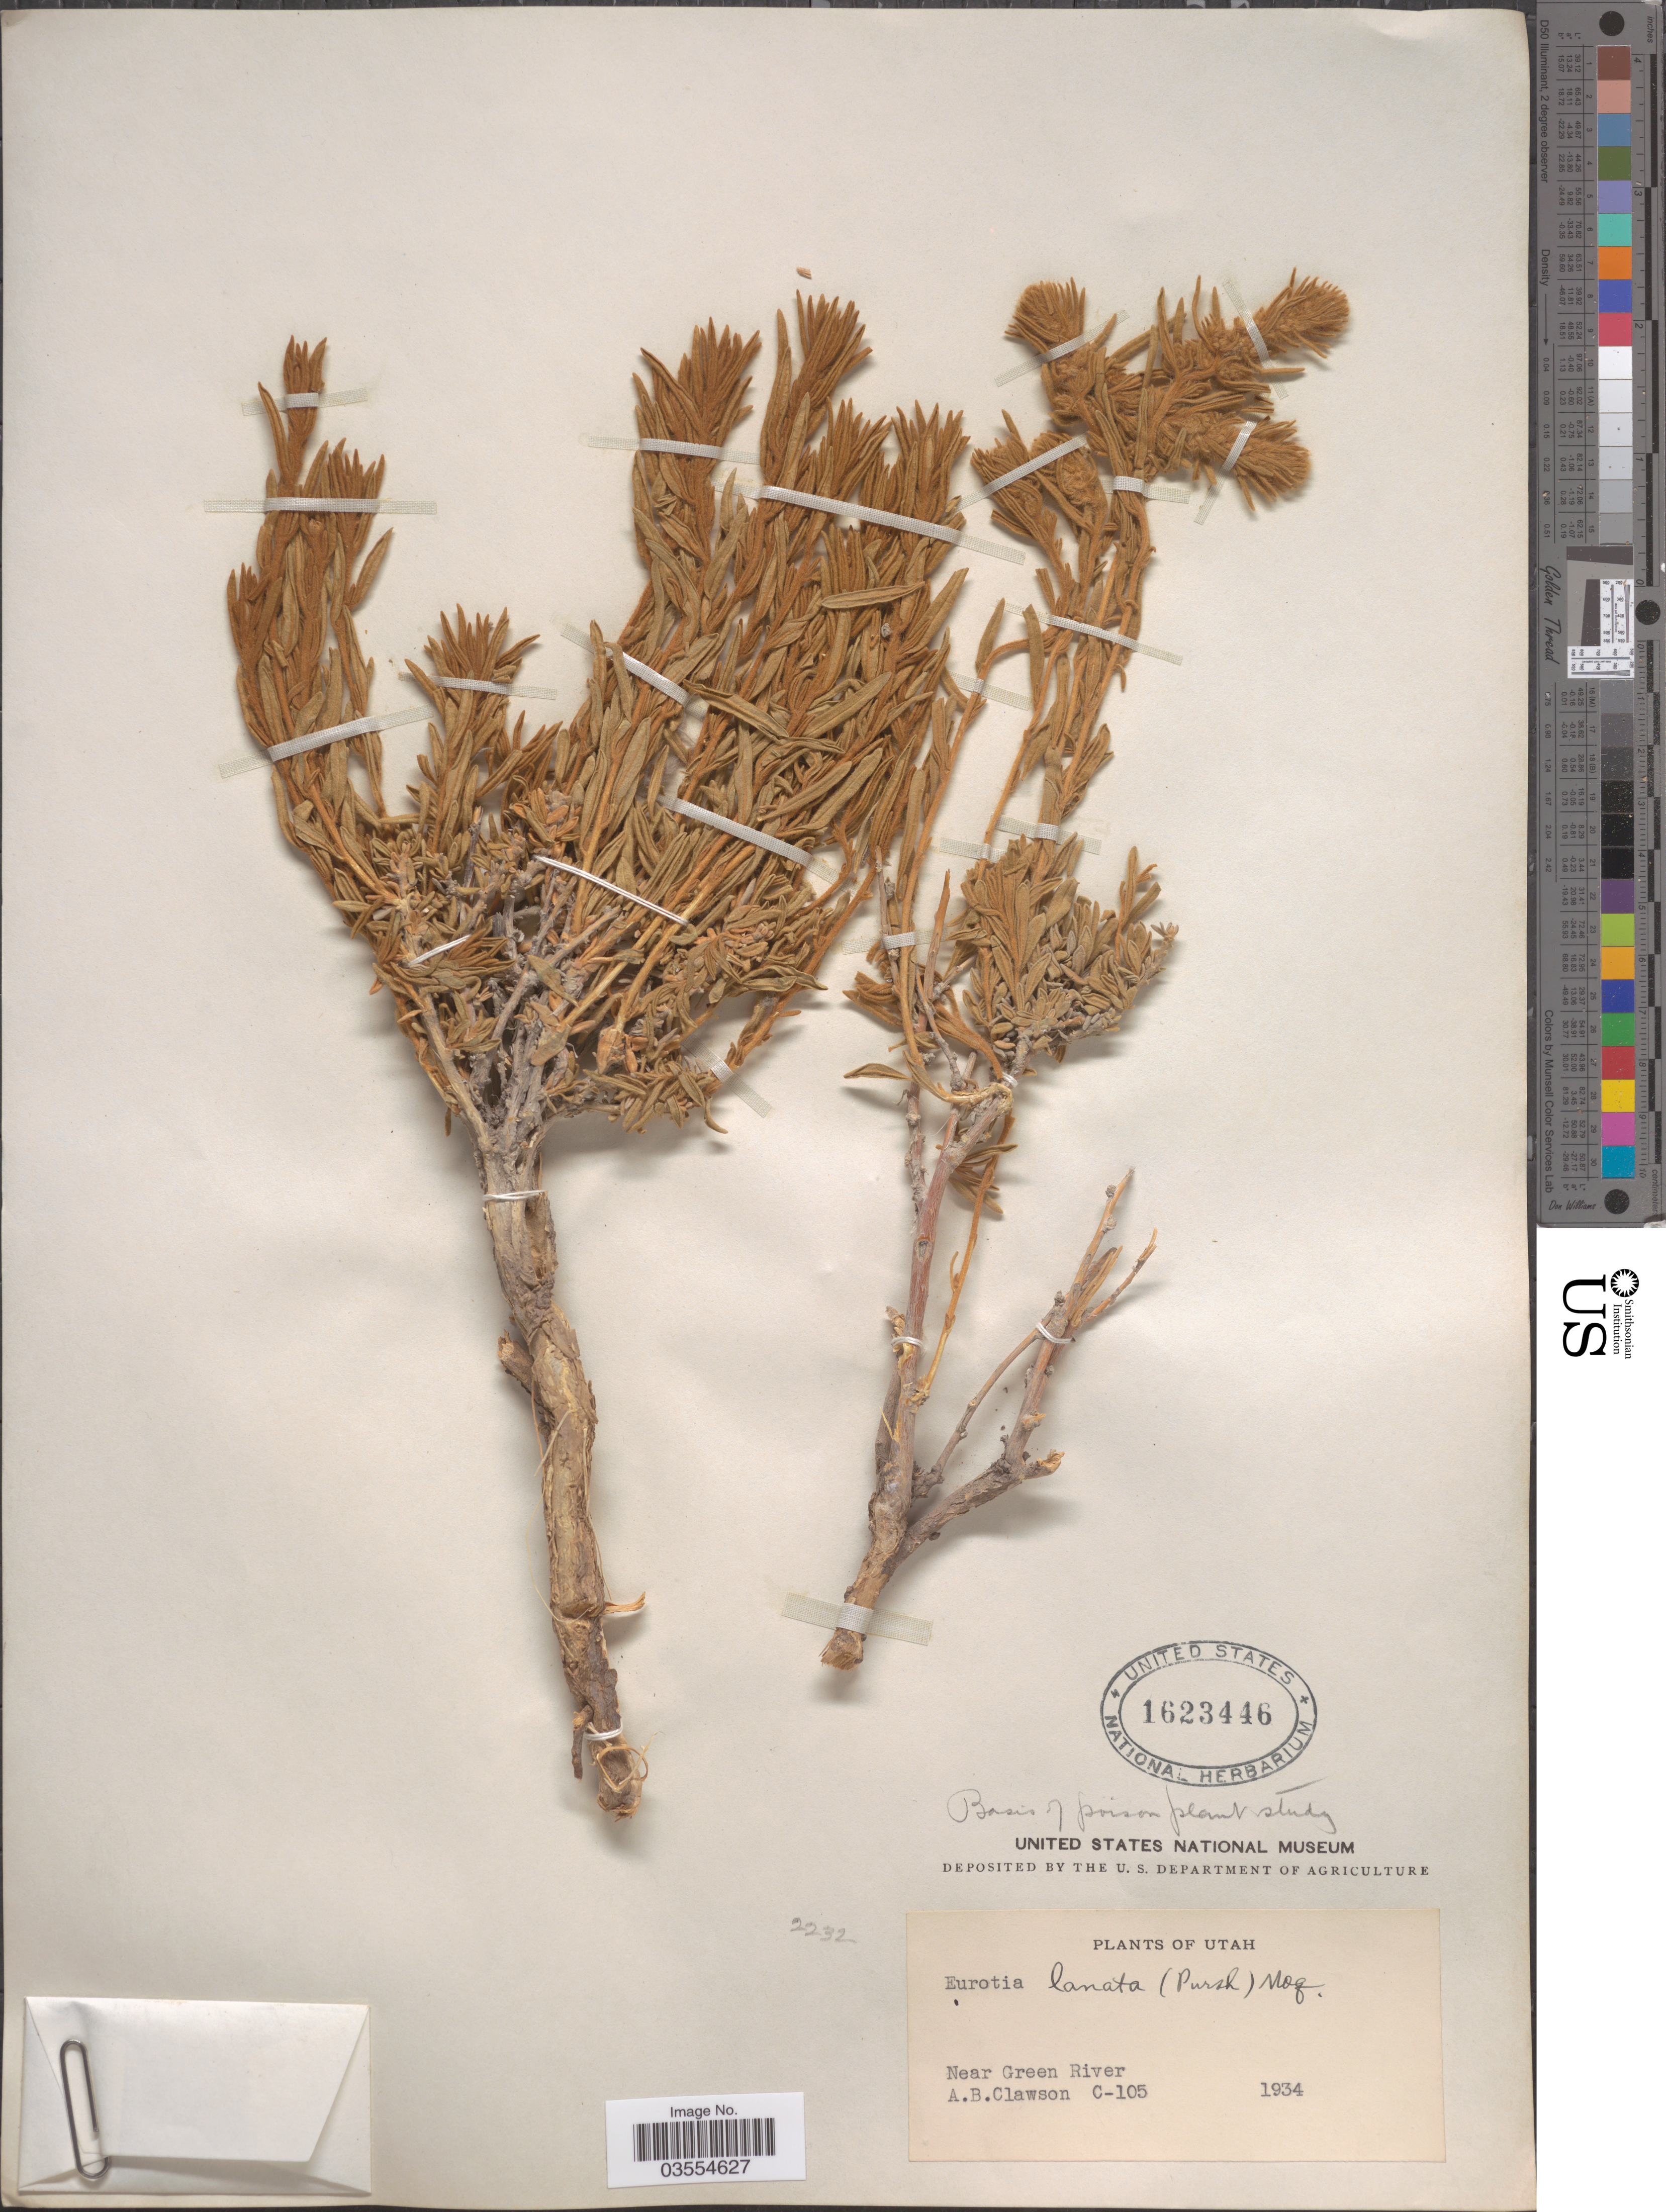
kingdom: Plantae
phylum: Tracheophyta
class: Magnoliopsida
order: Caryophyllales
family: Amaranthaceae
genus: Krascheninnikovia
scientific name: Krascheninnikovia lanata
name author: (Pursh) A. Meeuse & A.Smit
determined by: U.S. National Herbarium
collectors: A. Clawson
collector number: C-105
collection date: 1934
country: United States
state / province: Utah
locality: Near Green River.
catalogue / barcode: US 1623446